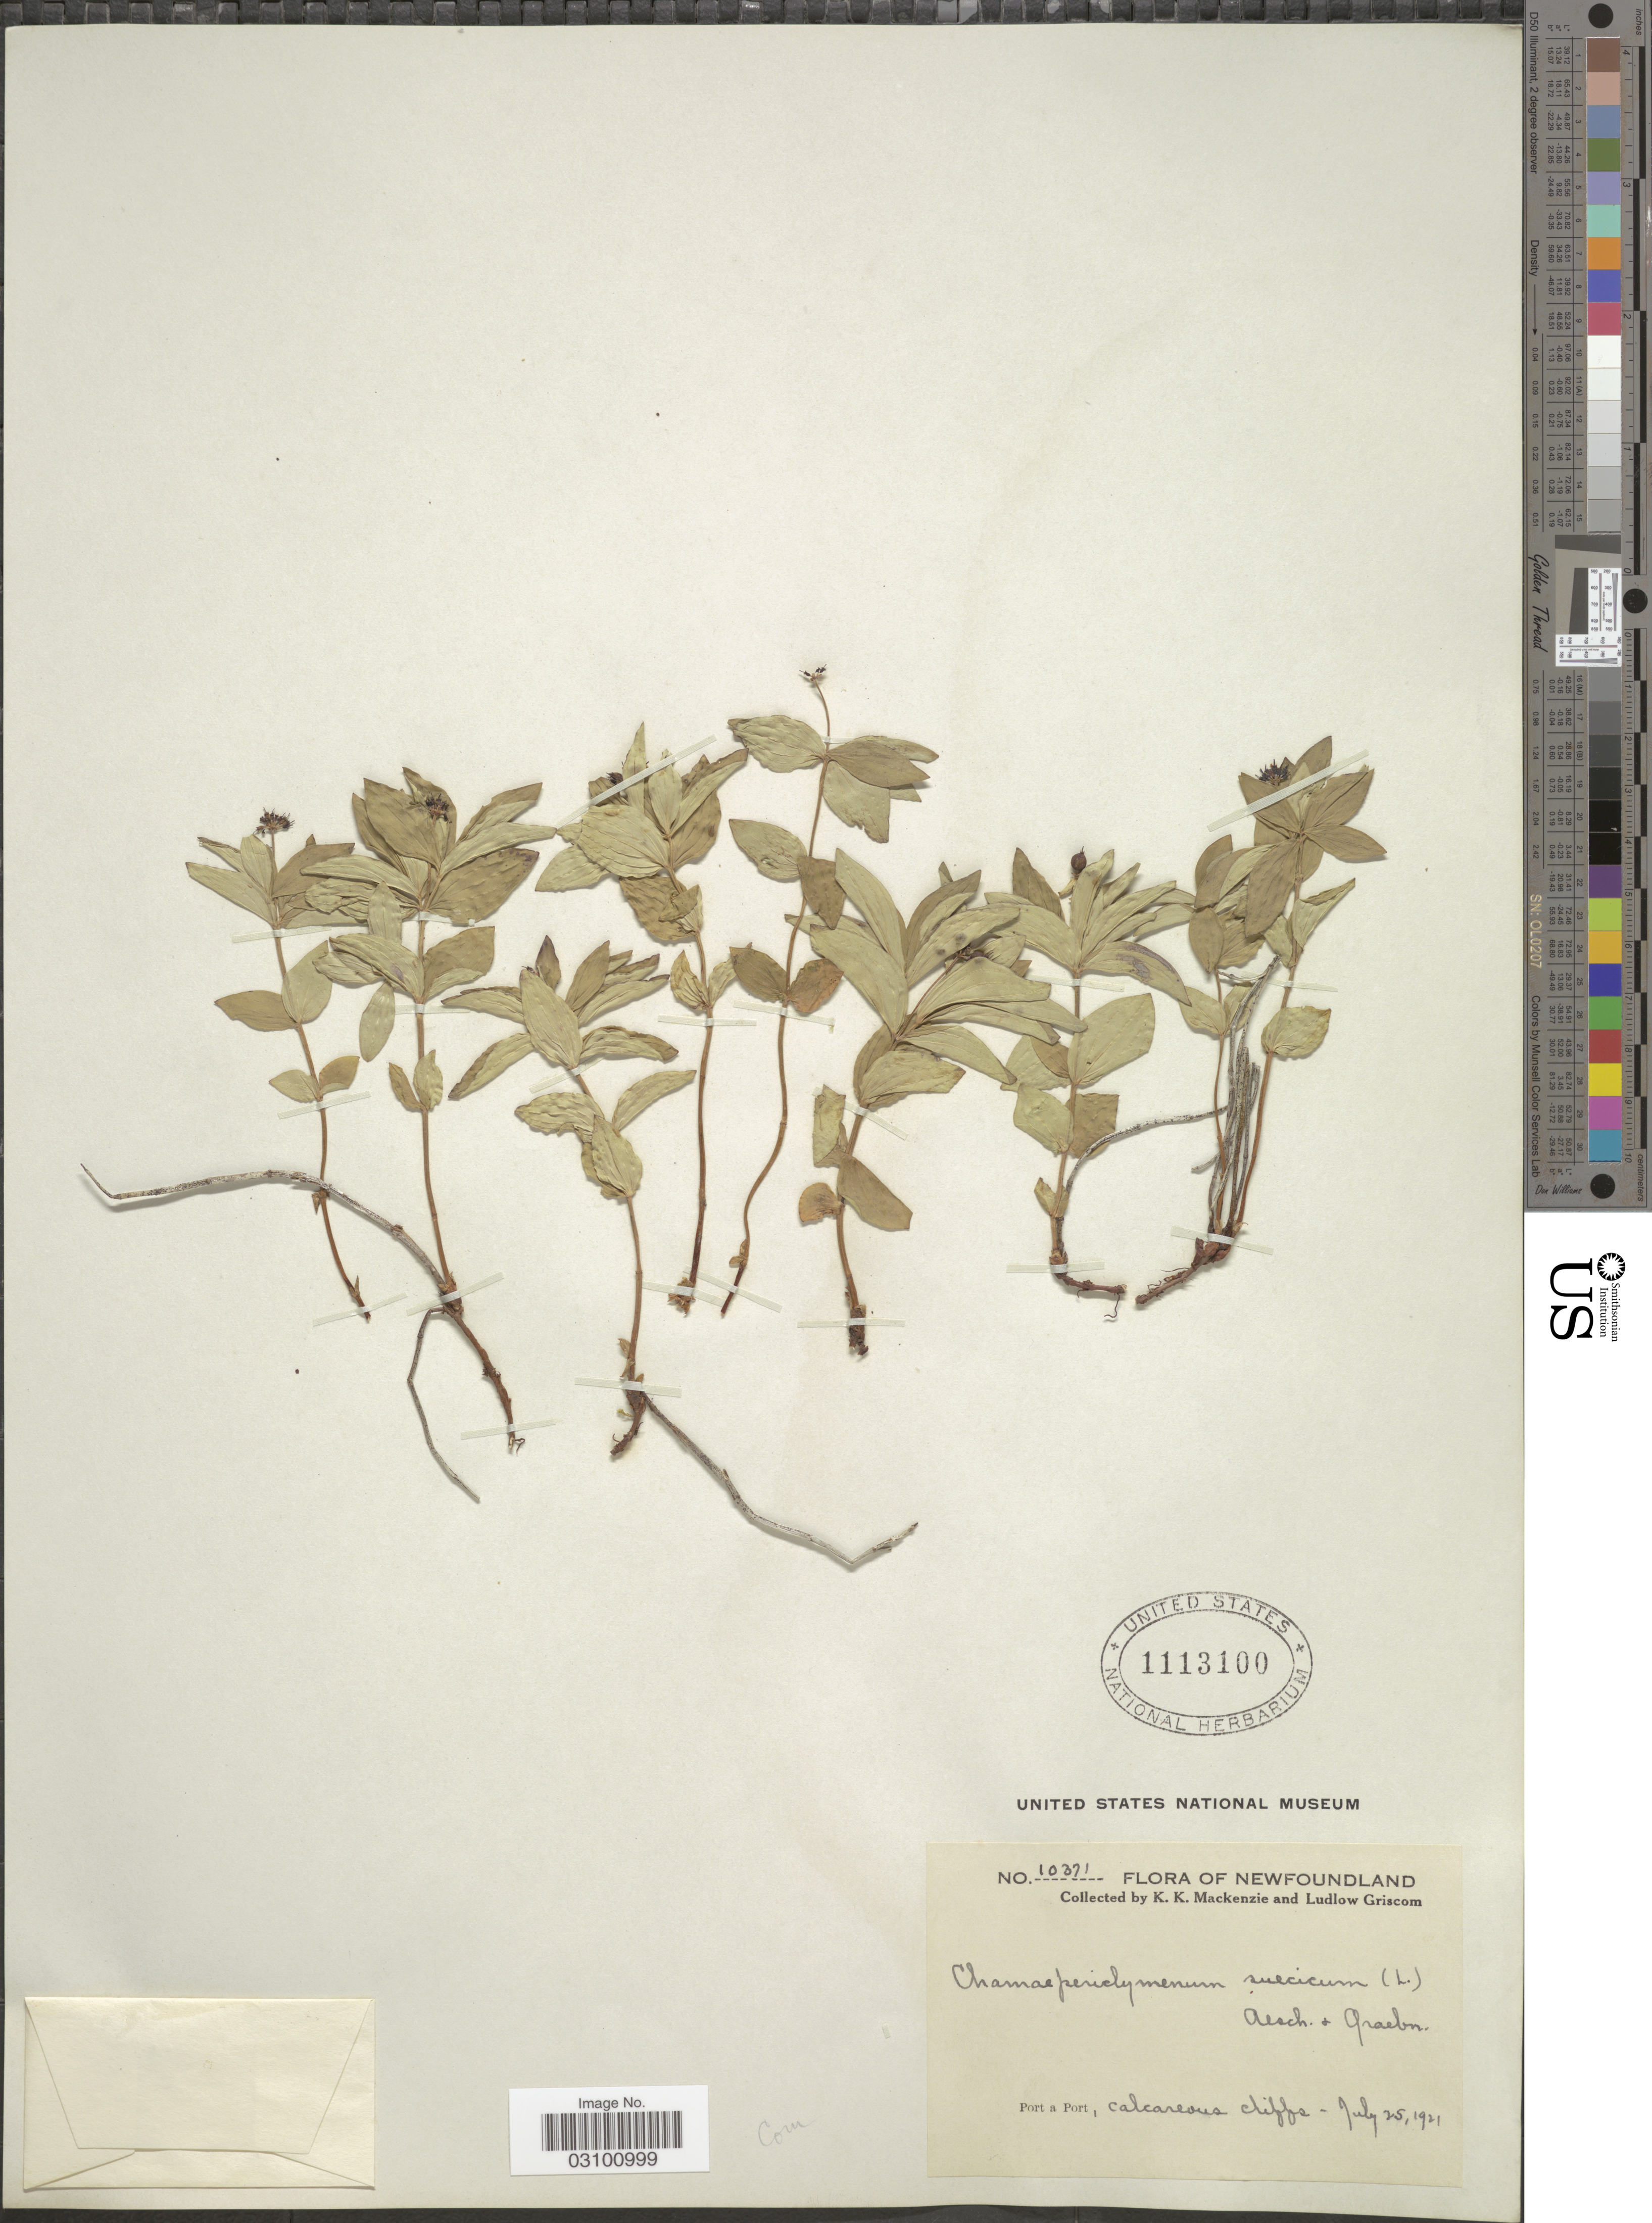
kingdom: Plantae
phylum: Tracheophyta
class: Magnoliopsida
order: Cornales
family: Cornaceae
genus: Cornus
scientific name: Cornus suecica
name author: L.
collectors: K. K. Mackenzie & L. Griscom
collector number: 10371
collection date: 1921-07-25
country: Canada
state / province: Newfoundland and Labrador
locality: Port a Port, clacareous cliffs.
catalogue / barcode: US 1113100